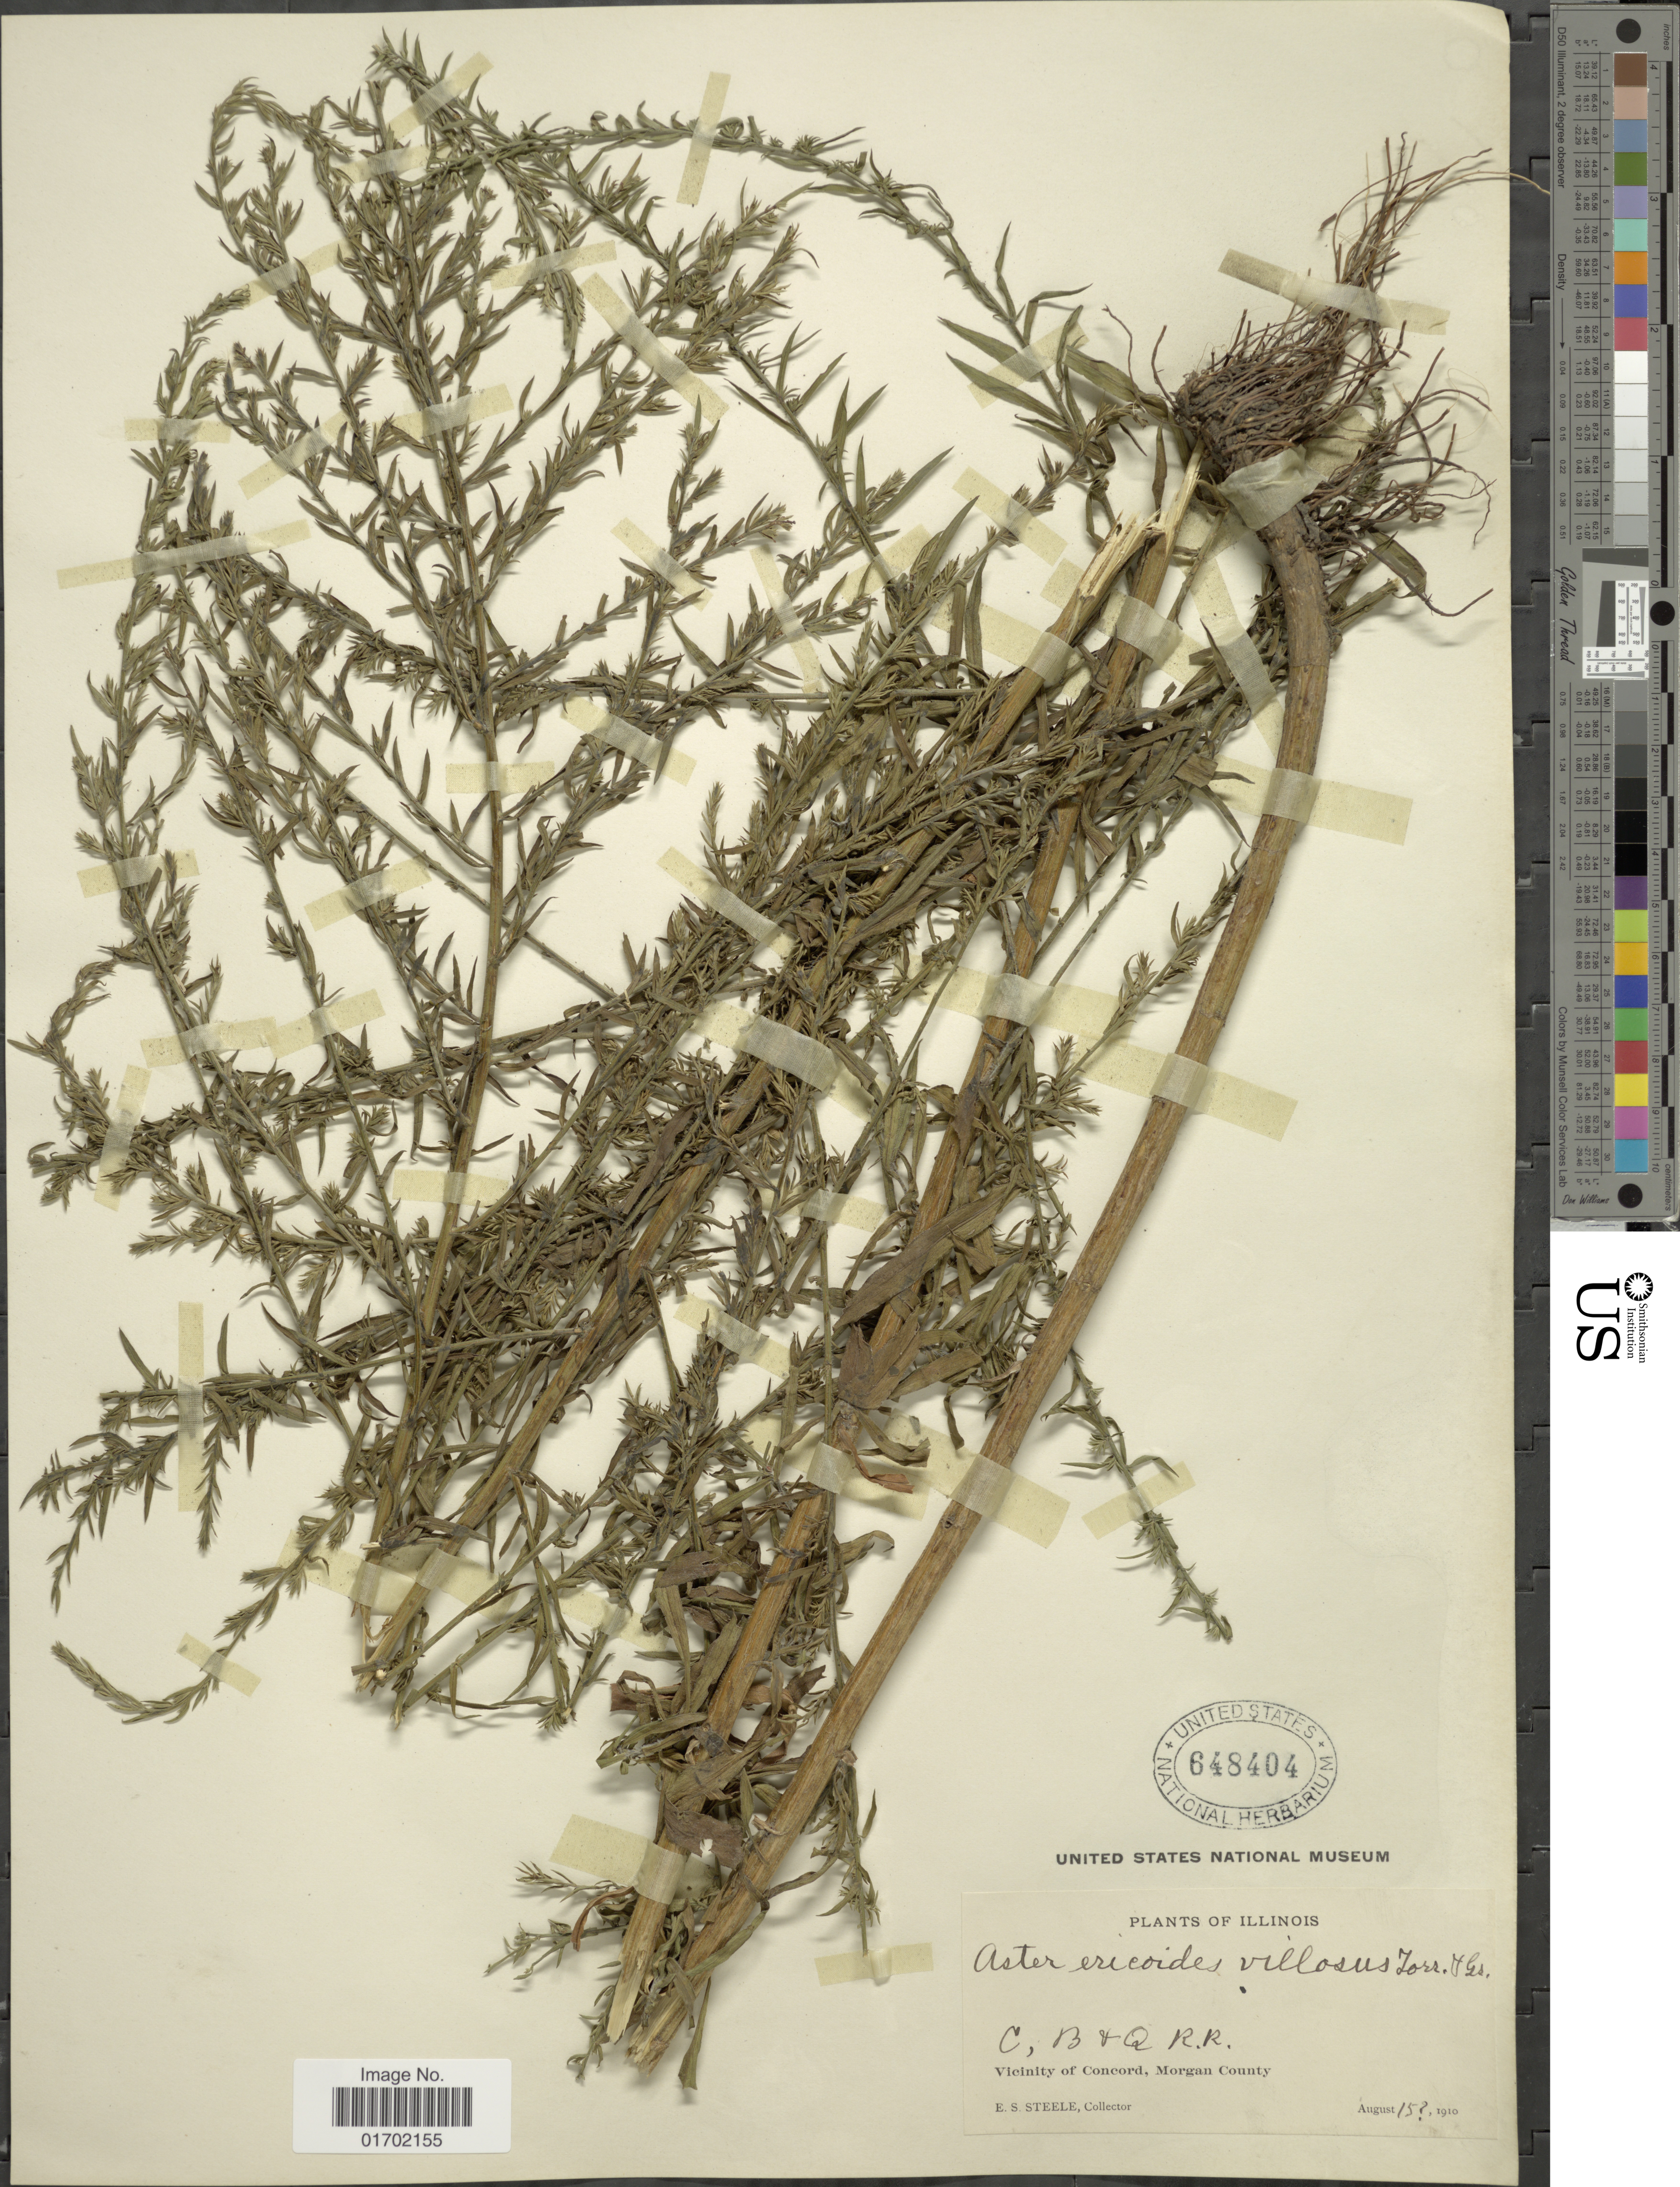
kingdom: Plantae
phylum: Tracheophyta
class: Magnoliopsida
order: Asterales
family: Asteraceae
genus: Symphyotrichum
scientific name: Symphyotrichum pilosum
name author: (Willd.) G.L. Nesom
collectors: E. Steele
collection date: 1910-08-15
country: United States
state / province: Illinois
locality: C, B + Q R.R., Vicinity of Concord, Morgan County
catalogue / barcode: US 648404